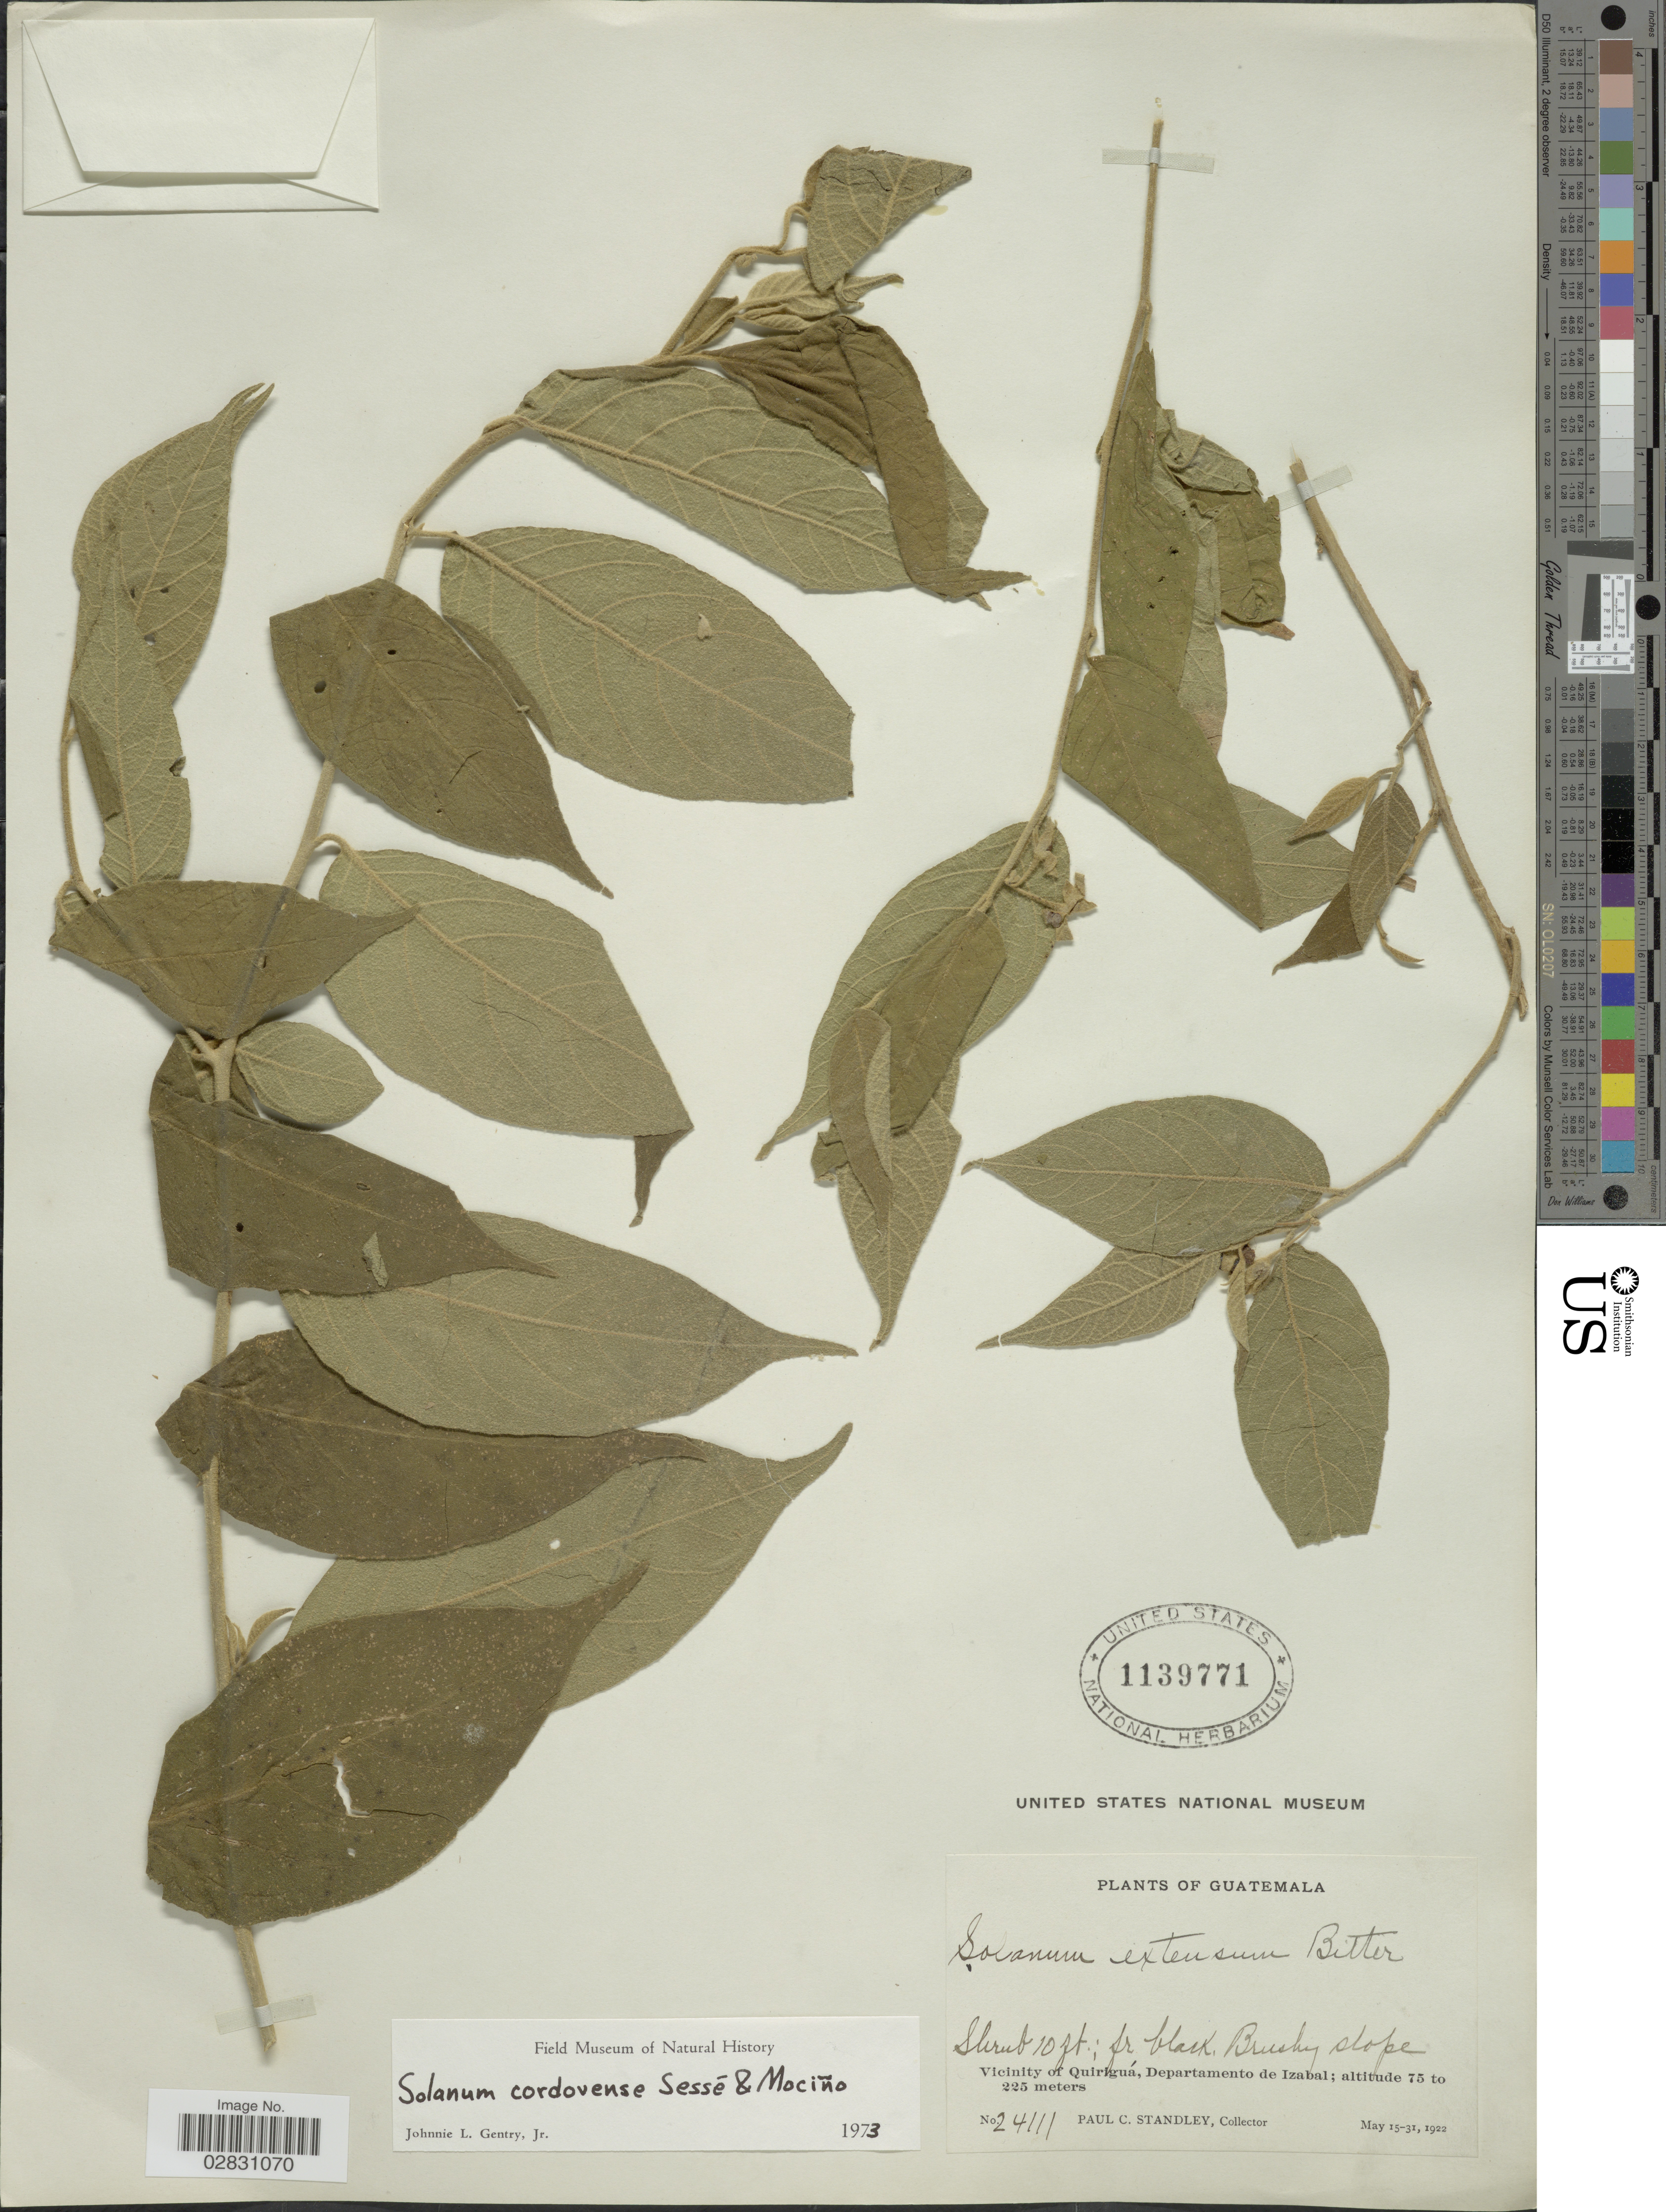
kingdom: Plantae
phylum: Tracheophyta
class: Magnoliopsida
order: Solanales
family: Solanaceae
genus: Solanum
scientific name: Solanum cordovense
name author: Sessé & Moc.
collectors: P. C. Standley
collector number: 24111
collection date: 1922-05-15/1922-05-31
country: Guatemala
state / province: Izabal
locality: Vicinity of Quiriguá, Departamento de Izabal.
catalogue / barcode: US 1139771